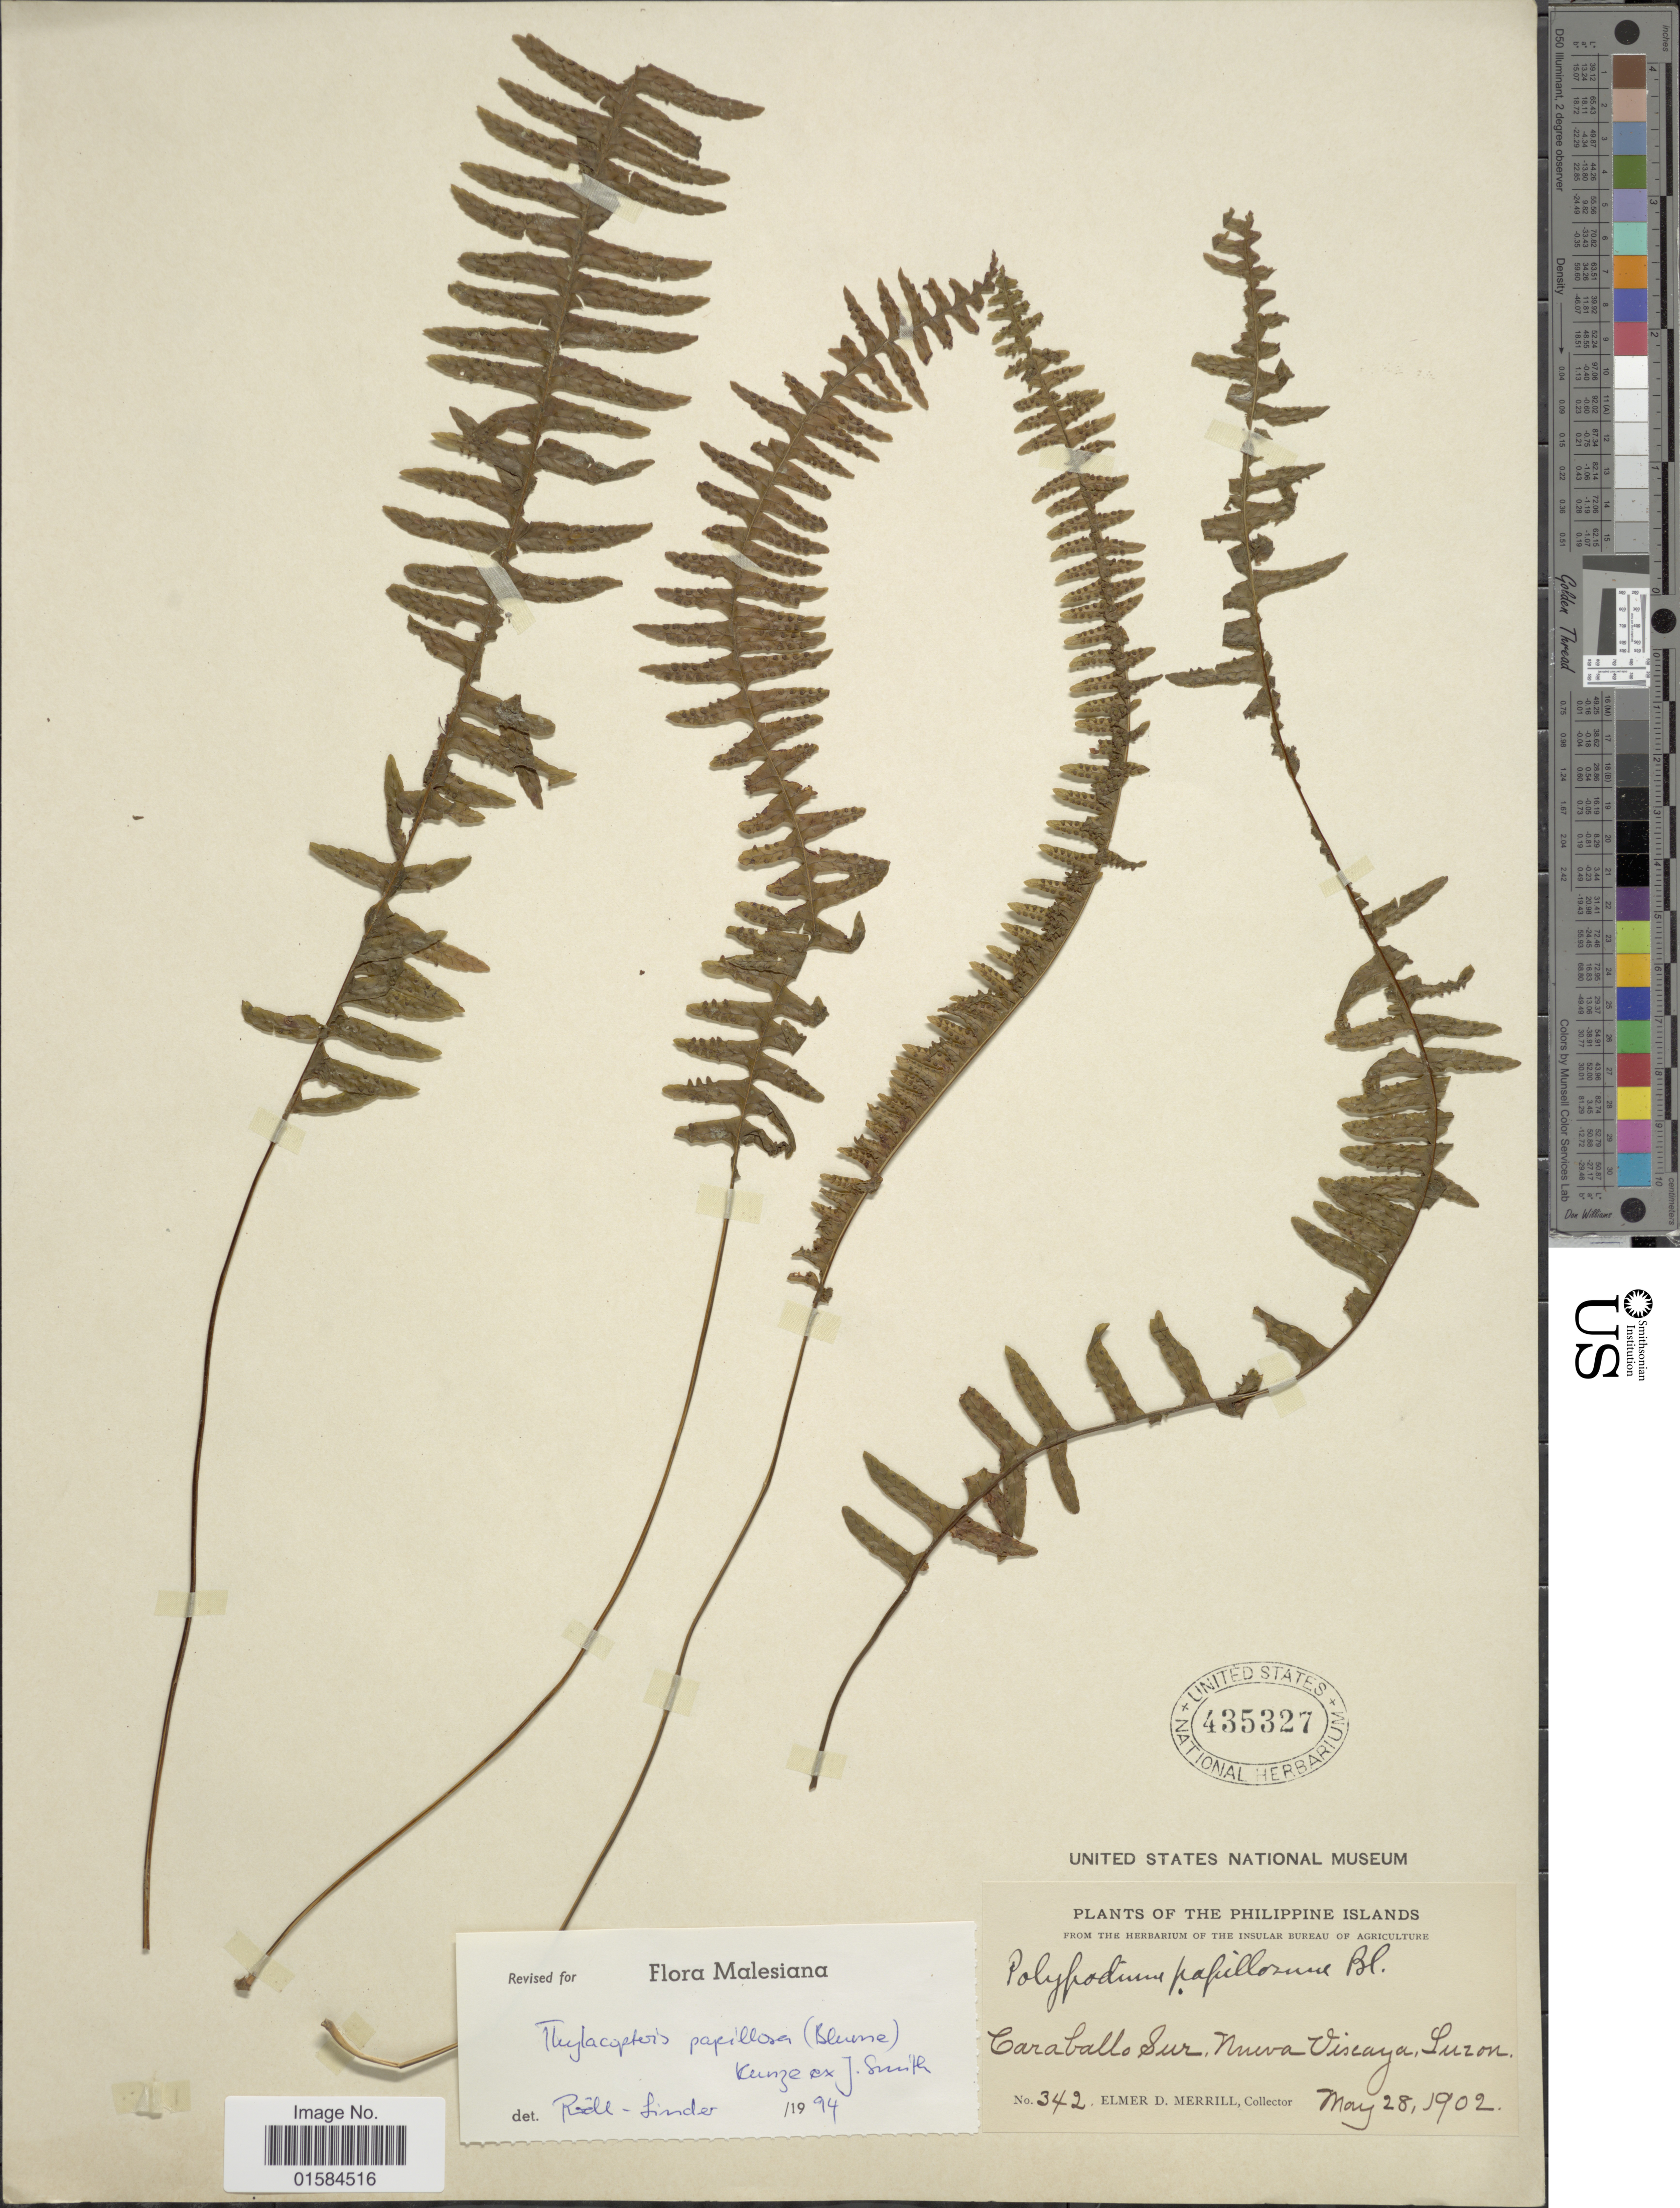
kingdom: Plantae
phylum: Tracheophyta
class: Polypodiopsida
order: Polypodiales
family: Polypodiaceae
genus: Thylacopteris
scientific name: Thylacopteris papillosa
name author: (Blume) Kunze ex J. Sm.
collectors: E. D. Merrill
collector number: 342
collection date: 1902-05-28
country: Philippines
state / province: Cagayan Valley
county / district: Nueva Vizcaya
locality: Caraballo Sur., Nueva Viscaya, Luzon [South Caraballo, Nueva Vizcaya, Luzon]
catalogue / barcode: US 435327